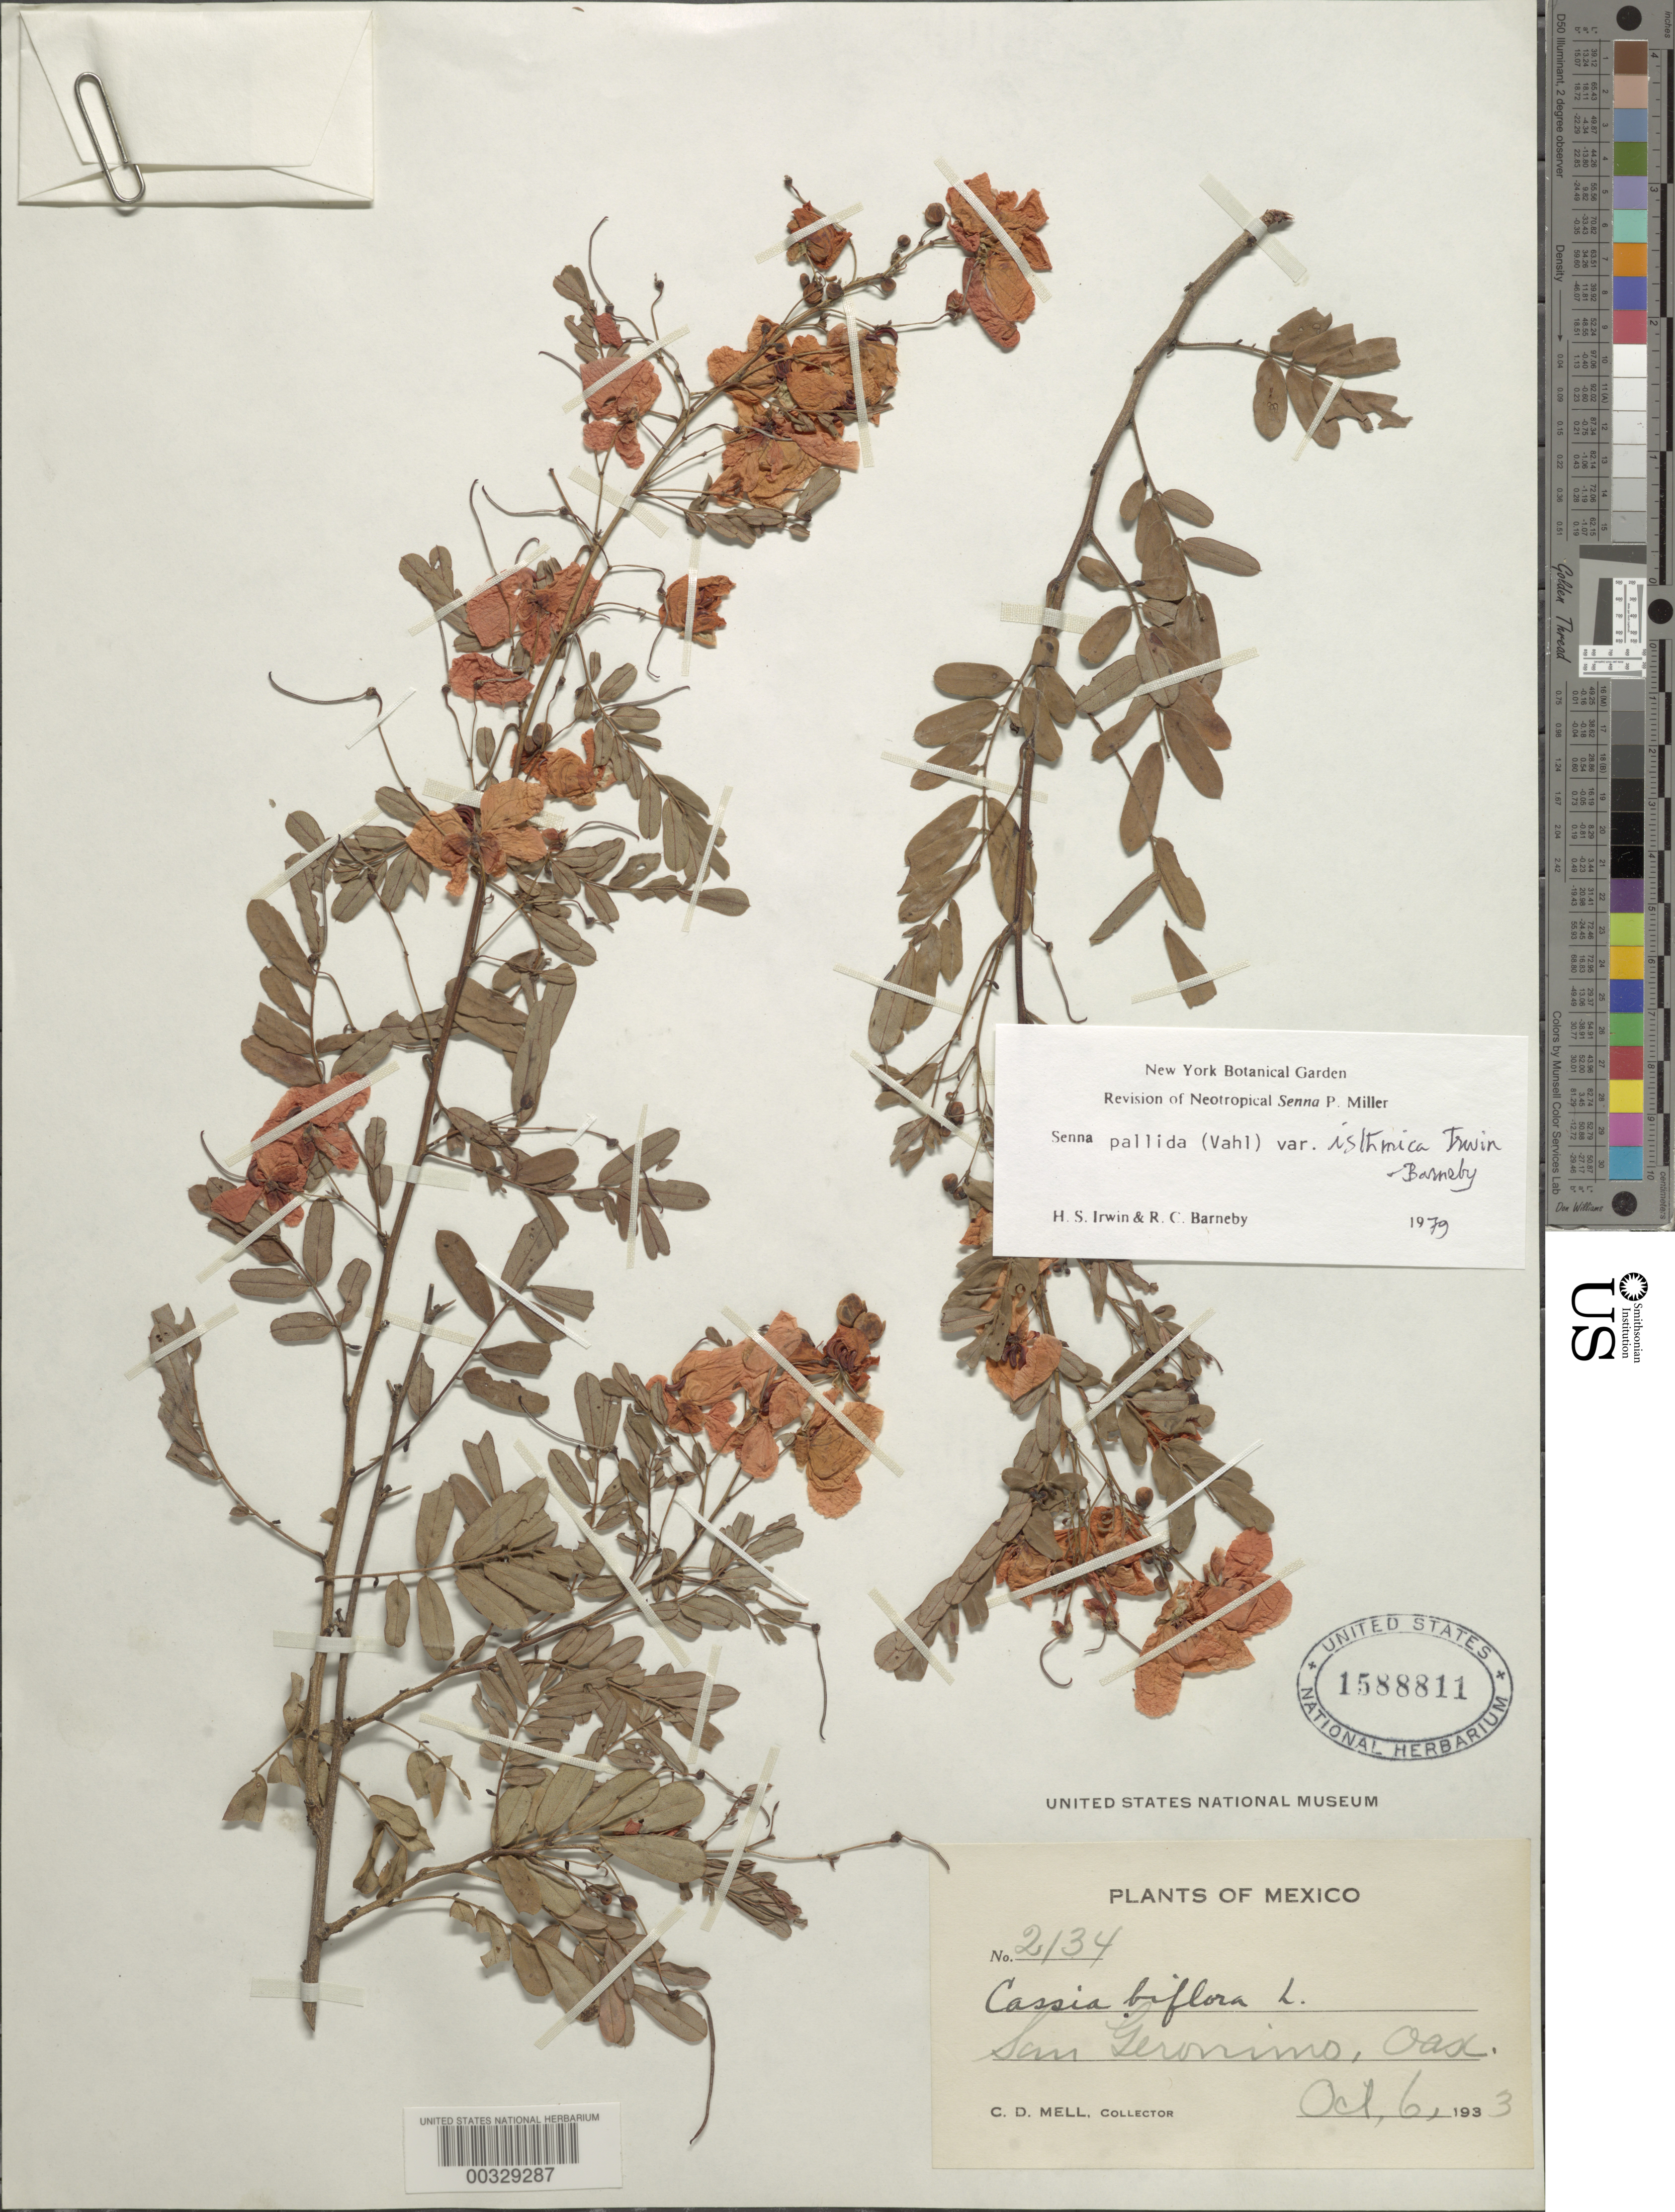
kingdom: Plantae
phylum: Tracheophyta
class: Magnoliopsida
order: Fabales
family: Fabaceae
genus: Senna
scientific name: Senna pallida var. isthmica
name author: H.S. Irwin & Barneby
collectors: C. D. Mell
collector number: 2134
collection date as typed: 06 Oct 1933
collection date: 1933-10-06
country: Mexico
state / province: Oaxaca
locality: San geronimo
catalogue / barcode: US 1588811